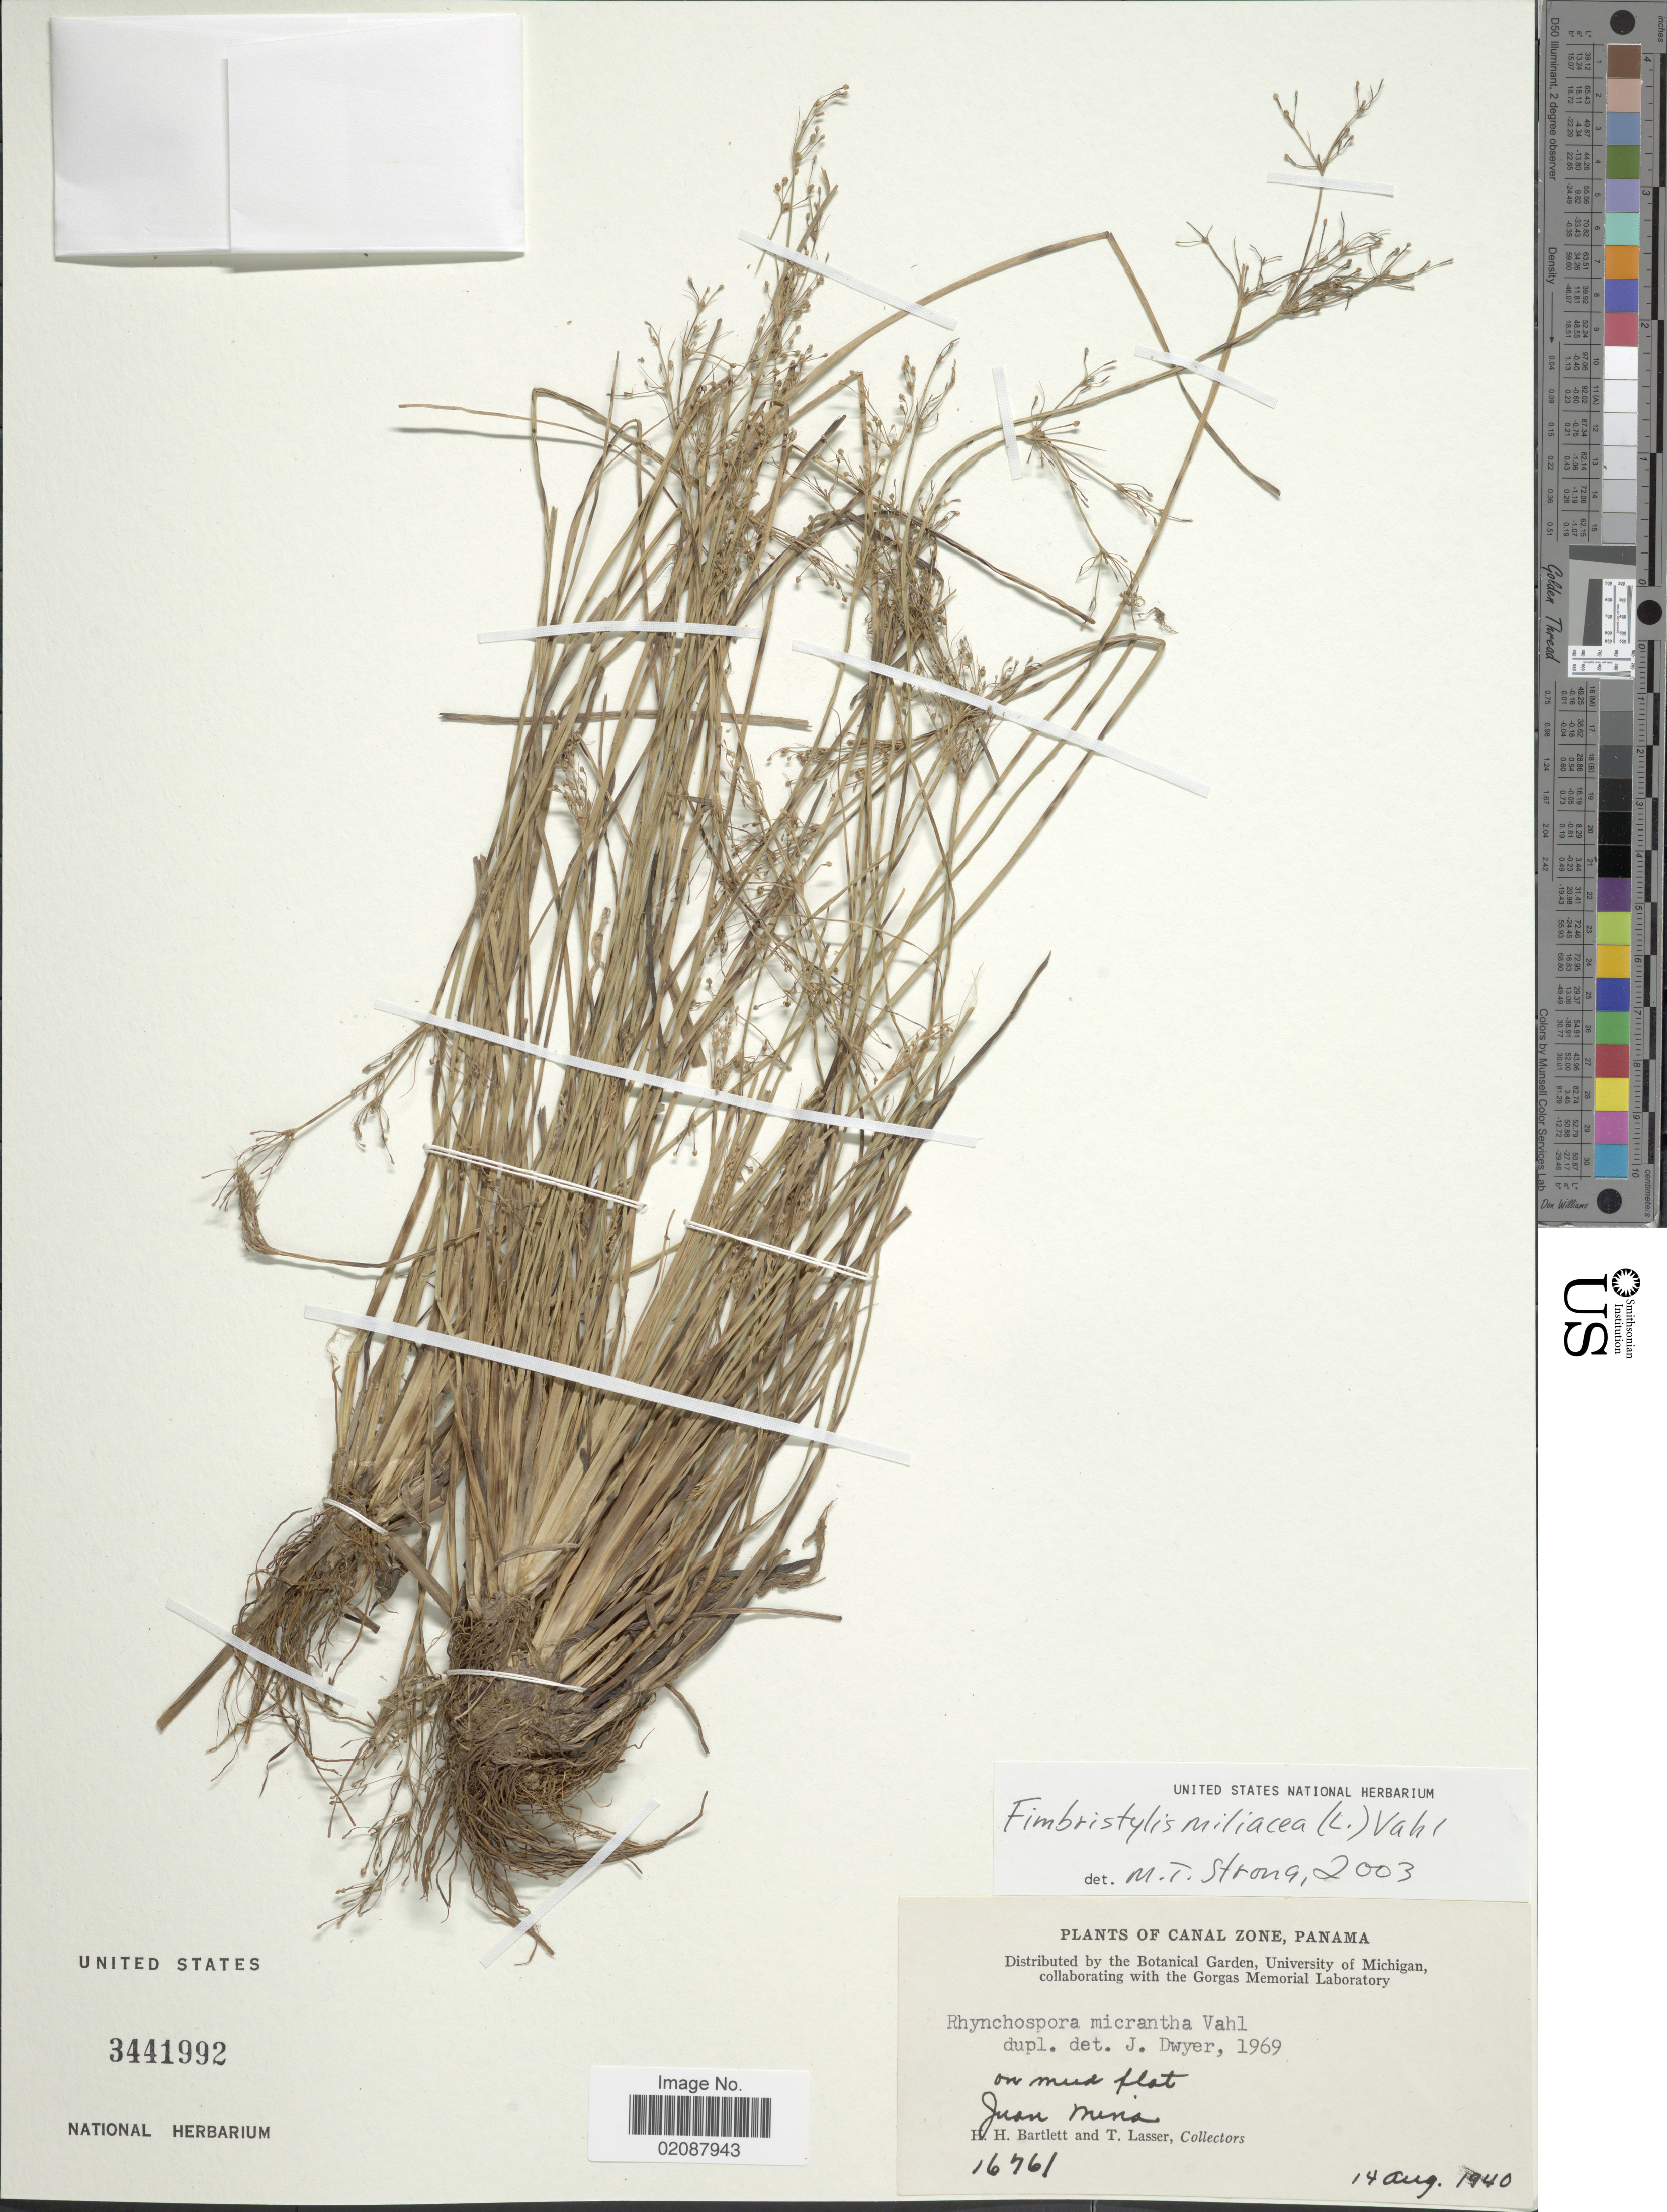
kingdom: Plantae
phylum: Tracheophyta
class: Liliopsida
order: Poales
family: Cyperaceae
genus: Fimbristylis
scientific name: Fimbristylis littoralis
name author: Gaudich.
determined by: Strong, M. T., (US), Smithsonian Institution - National Museum of Natural History (UNITED STATES)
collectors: H. H. Bartlett & T. Lasser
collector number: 16761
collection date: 1940-08-14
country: Panama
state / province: Colón / Panamá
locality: Canal Zone. Juan Mina.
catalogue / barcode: US 3441992